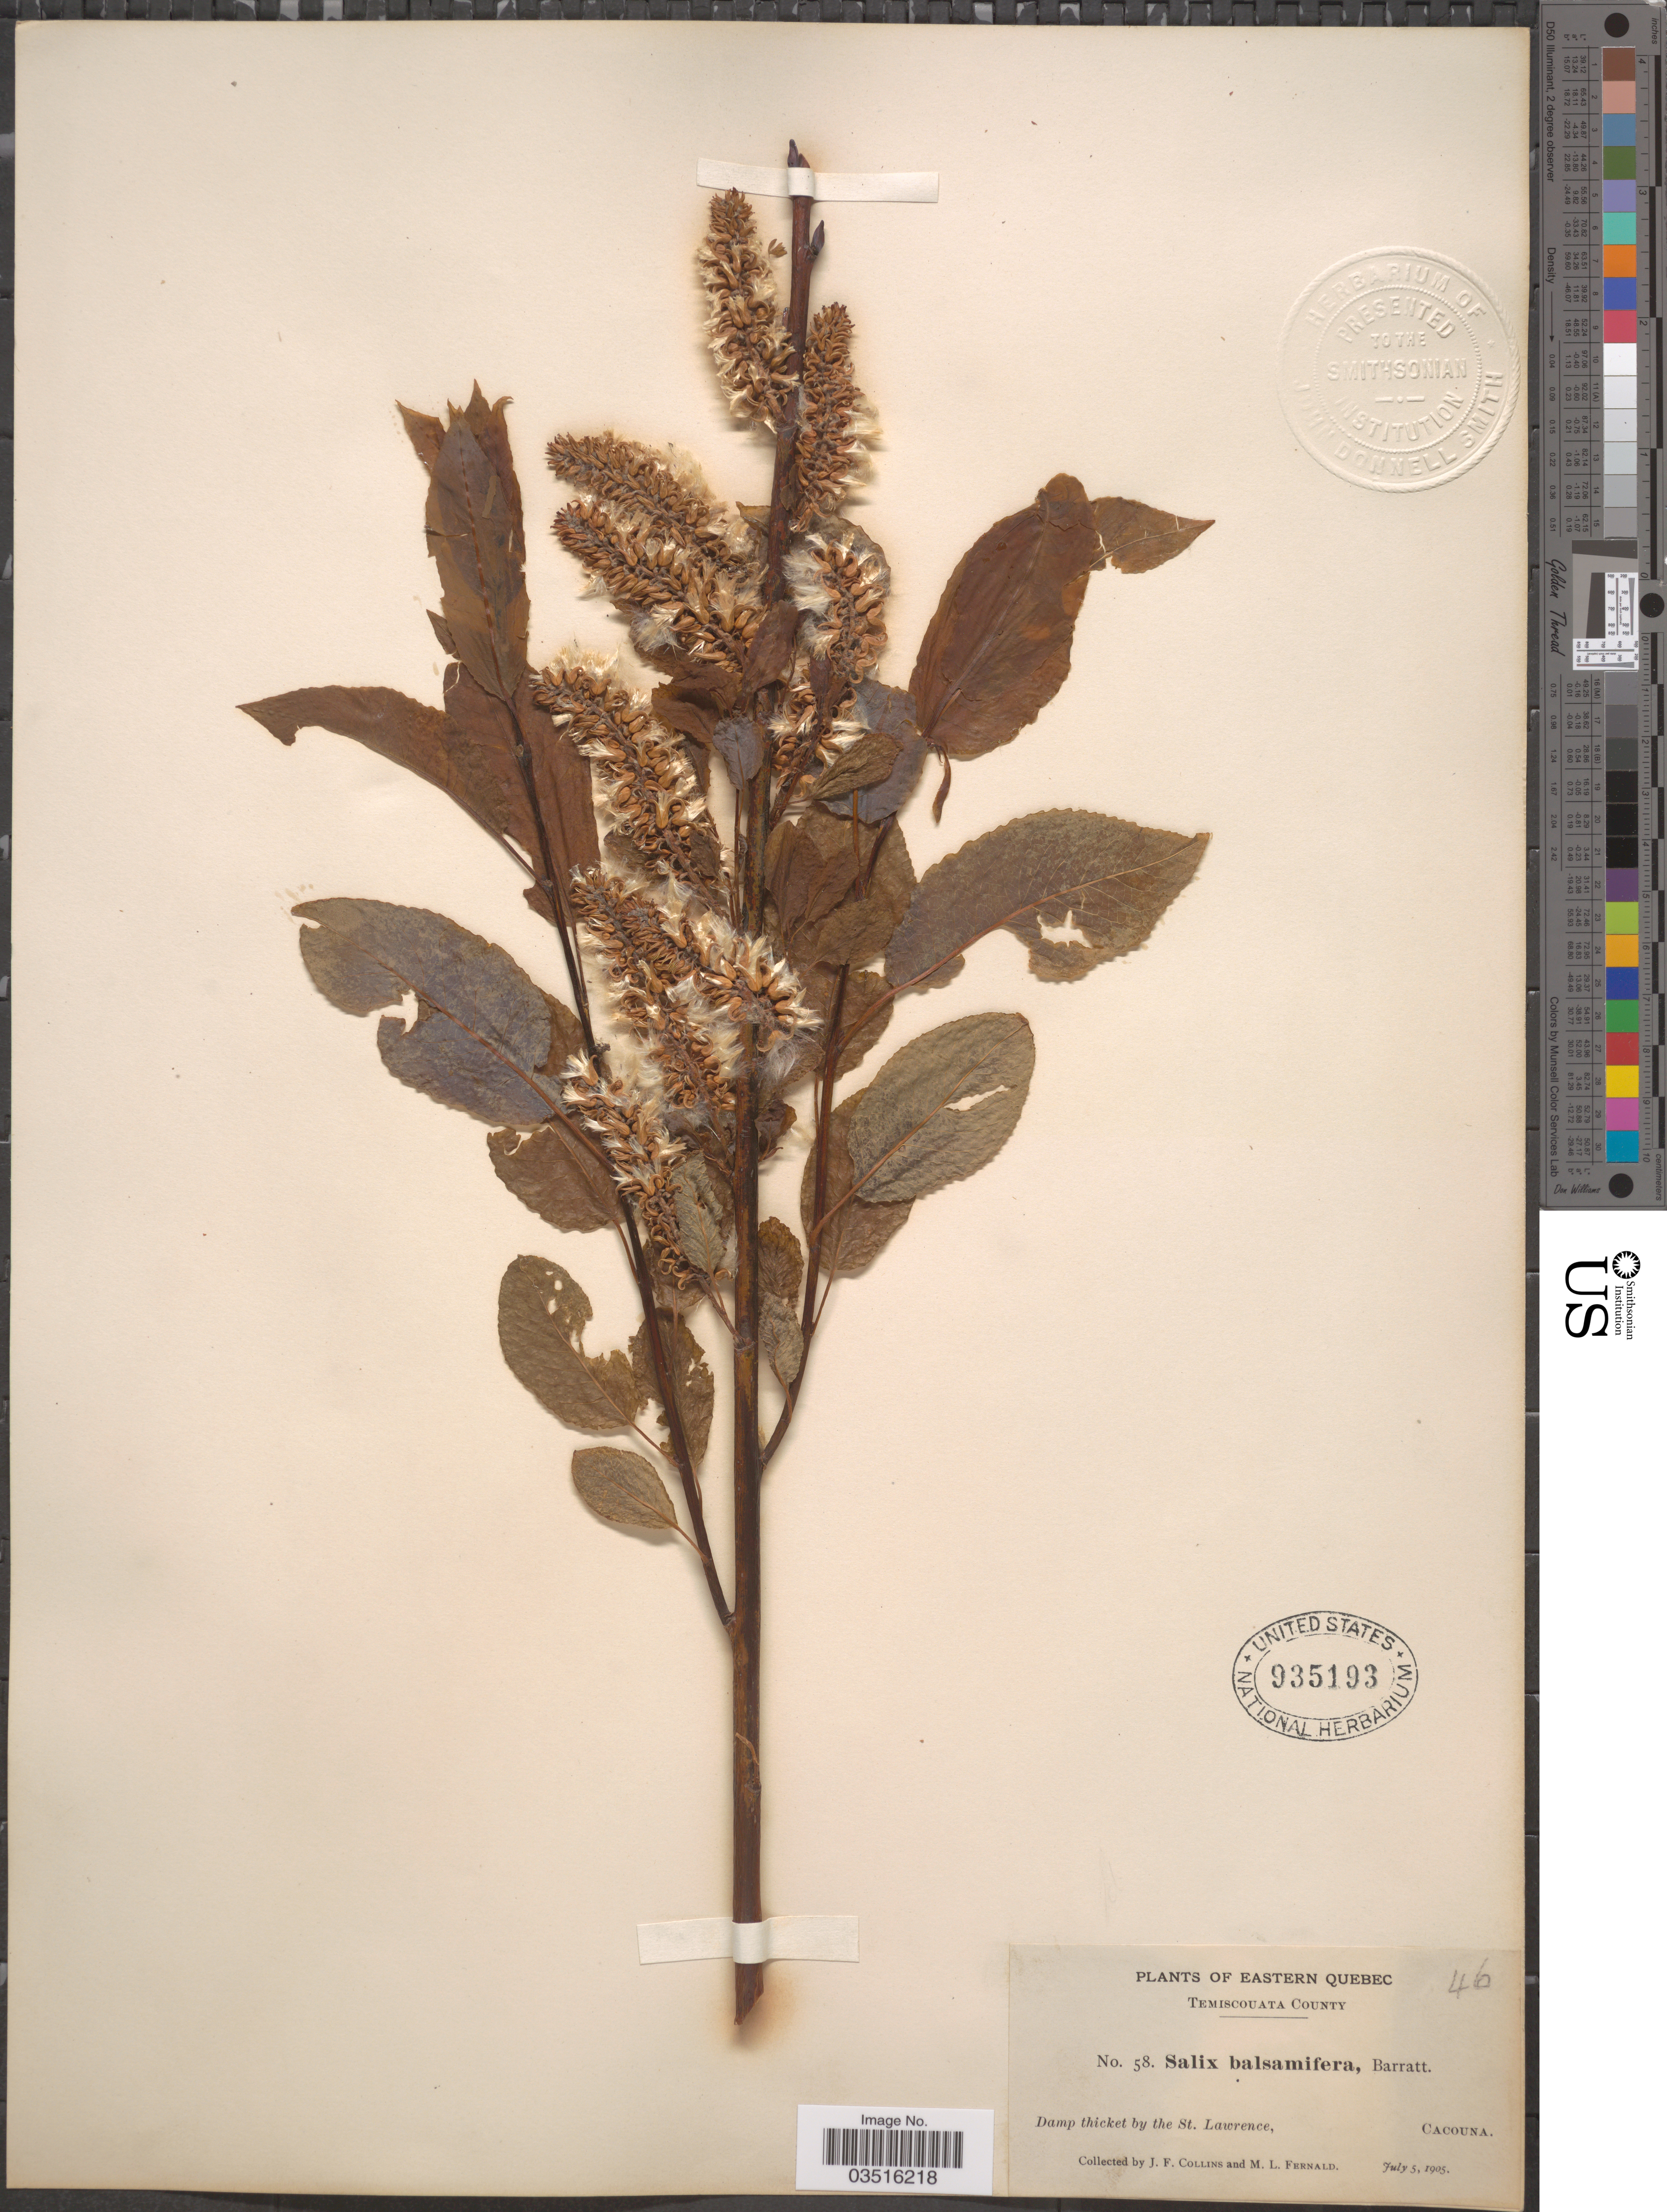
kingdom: Plantae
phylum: Tracheophyta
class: Magnoliopsida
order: Malpighiales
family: Salicaceae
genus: Salix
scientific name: Salix pyrifolia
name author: Ledeb.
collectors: J. Collins & M. L. Fernald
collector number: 58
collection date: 1905-07-05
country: Canada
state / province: Quebec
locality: Eastern Quebec. Temiscouata County. St. Lawrence, Cacouna.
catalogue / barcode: US 935193